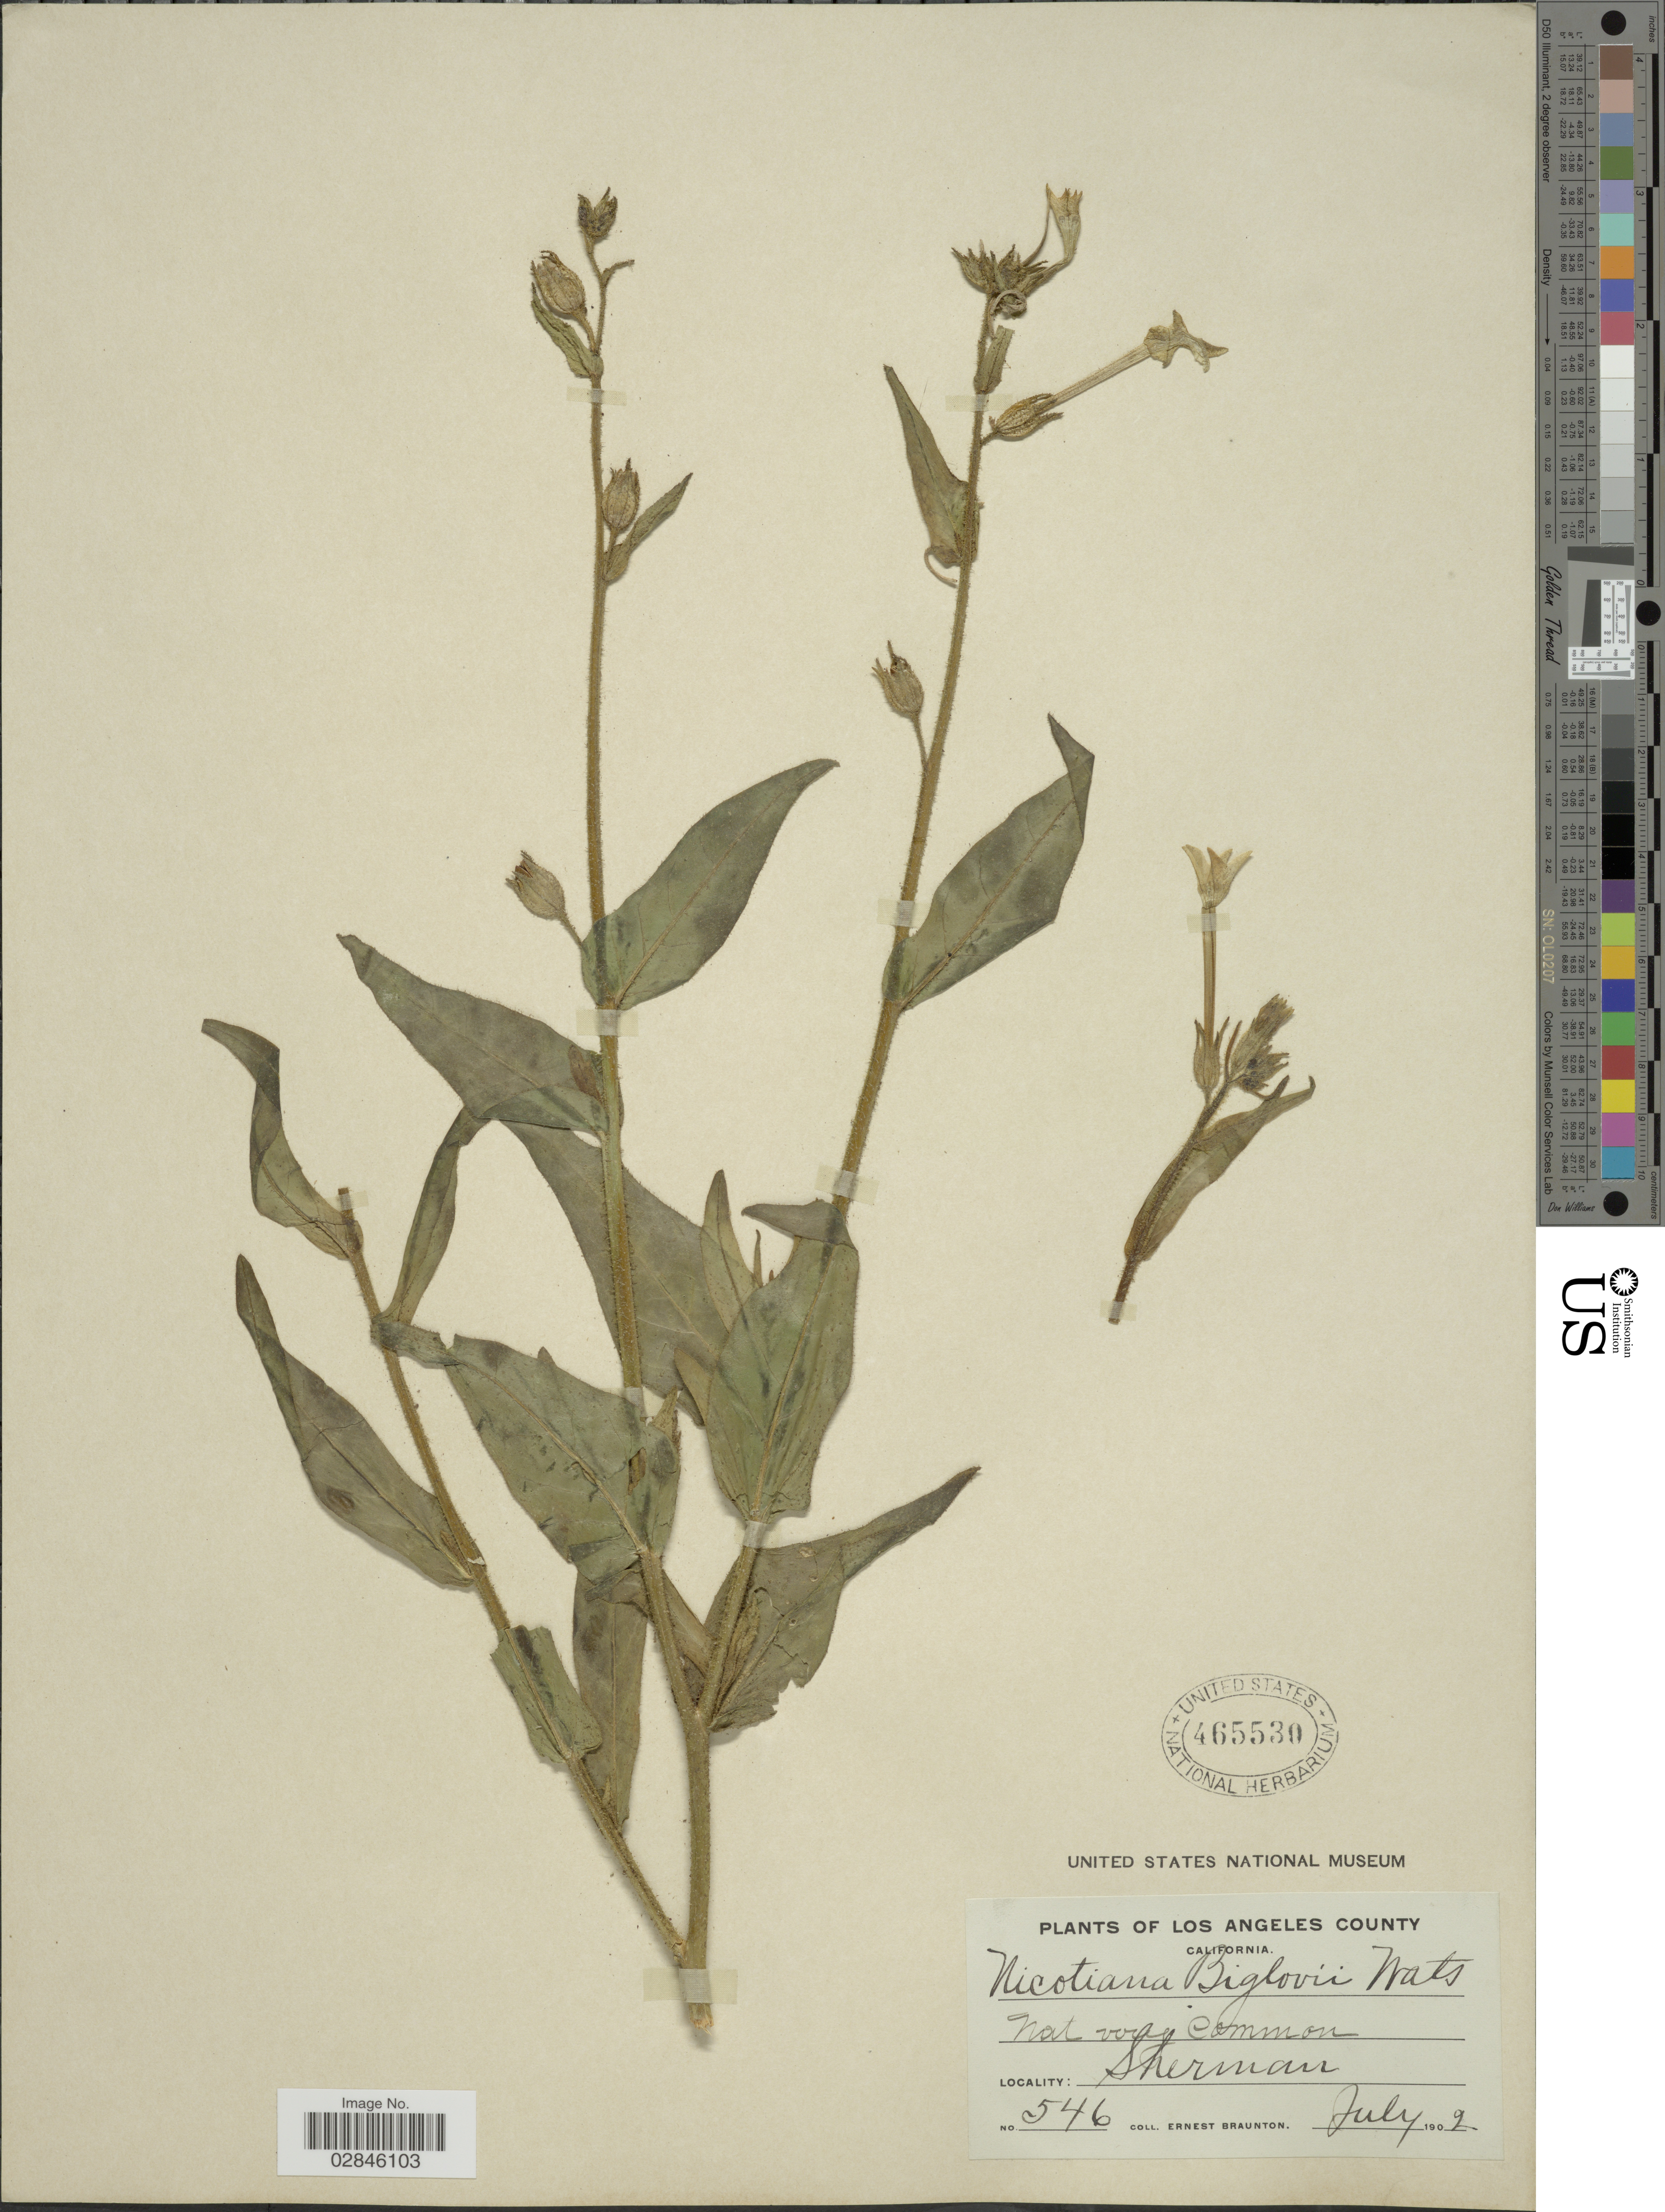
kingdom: Plantae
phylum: Tracheophyta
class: Magnoliopsida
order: Solanales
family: Solanaceae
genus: Nicotiana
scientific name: Nicotiana bigelovii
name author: S. Watson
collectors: E. Braunton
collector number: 546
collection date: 1902-07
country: United States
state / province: California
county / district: Los Angeles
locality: Los Angeles County. Sherman.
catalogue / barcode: US 465530